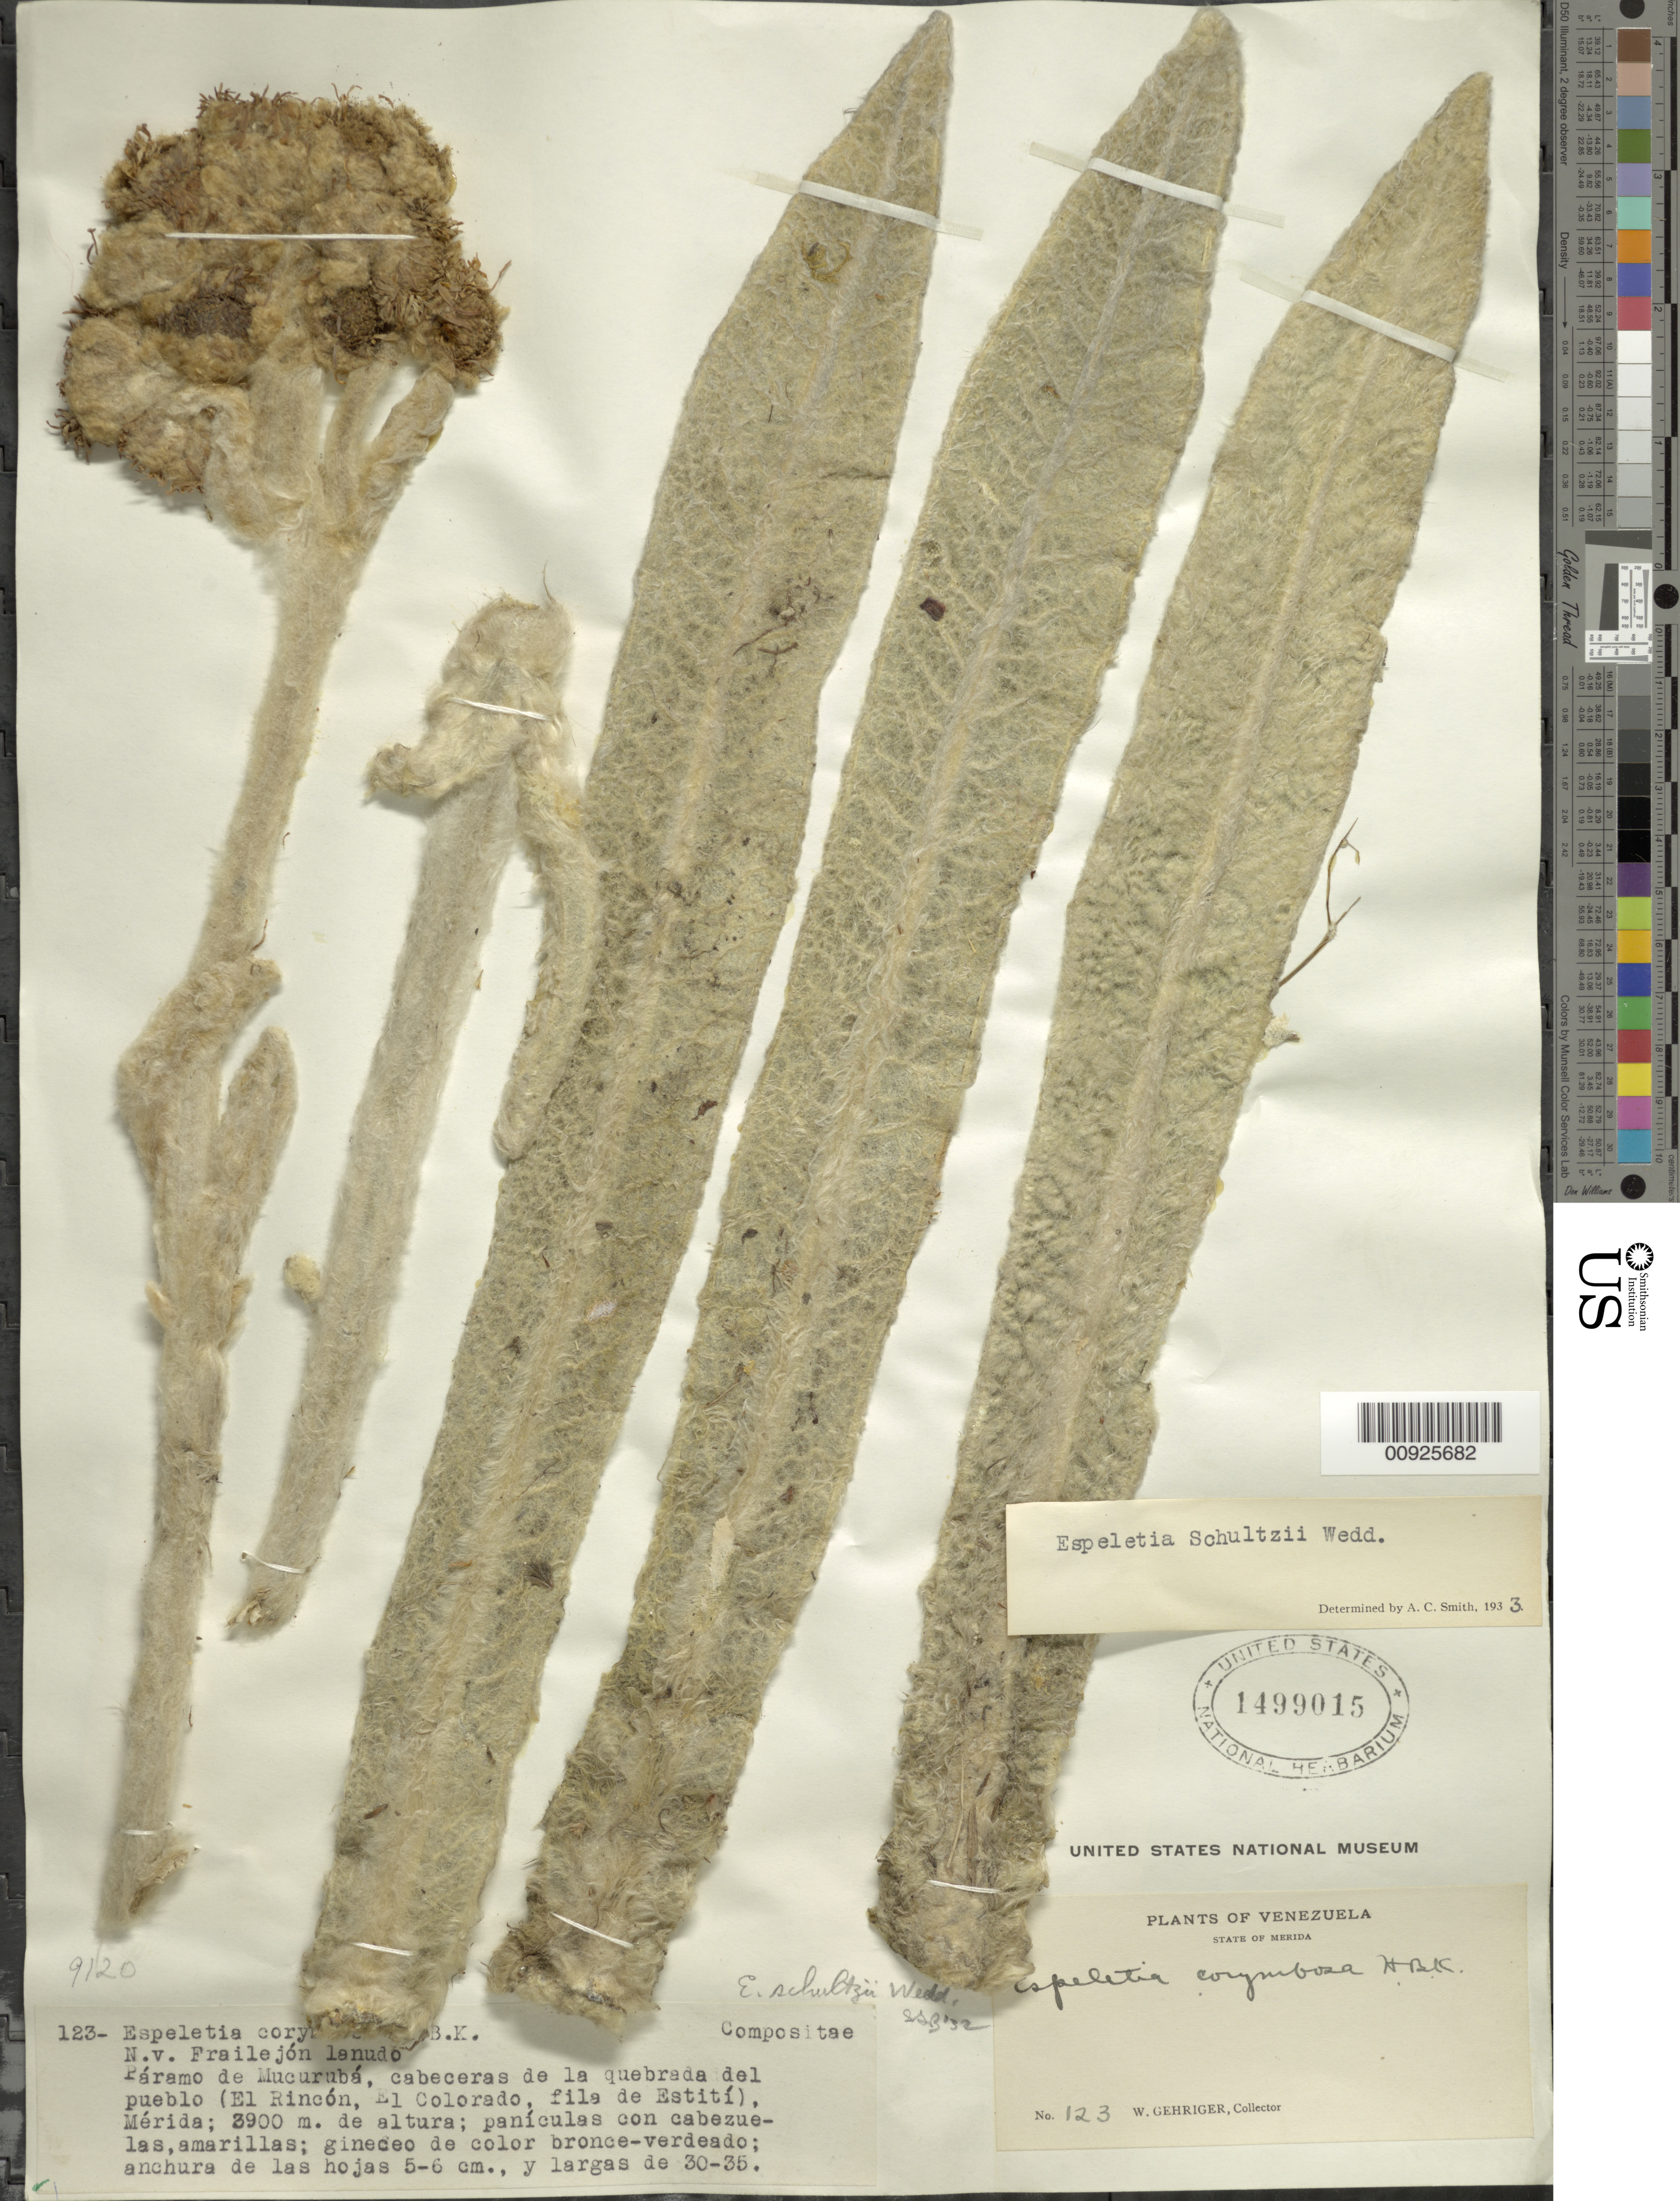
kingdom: Plantae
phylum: Tracheophyta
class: Magnoliopsida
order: Asterales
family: Asteraceae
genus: Espeletia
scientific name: Espeletia schultzii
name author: Wedd.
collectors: W. Gehriger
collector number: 123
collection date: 1930-07-01/1930-07-30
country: Venezuela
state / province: Mérida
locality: Páramo de Mucurubá. Páramo de Mucurubá, cabeceras de la quebrada del pueblo (El Rincón, El Colorado, fila de Estití).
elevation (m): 3900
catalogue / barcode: US 1499015